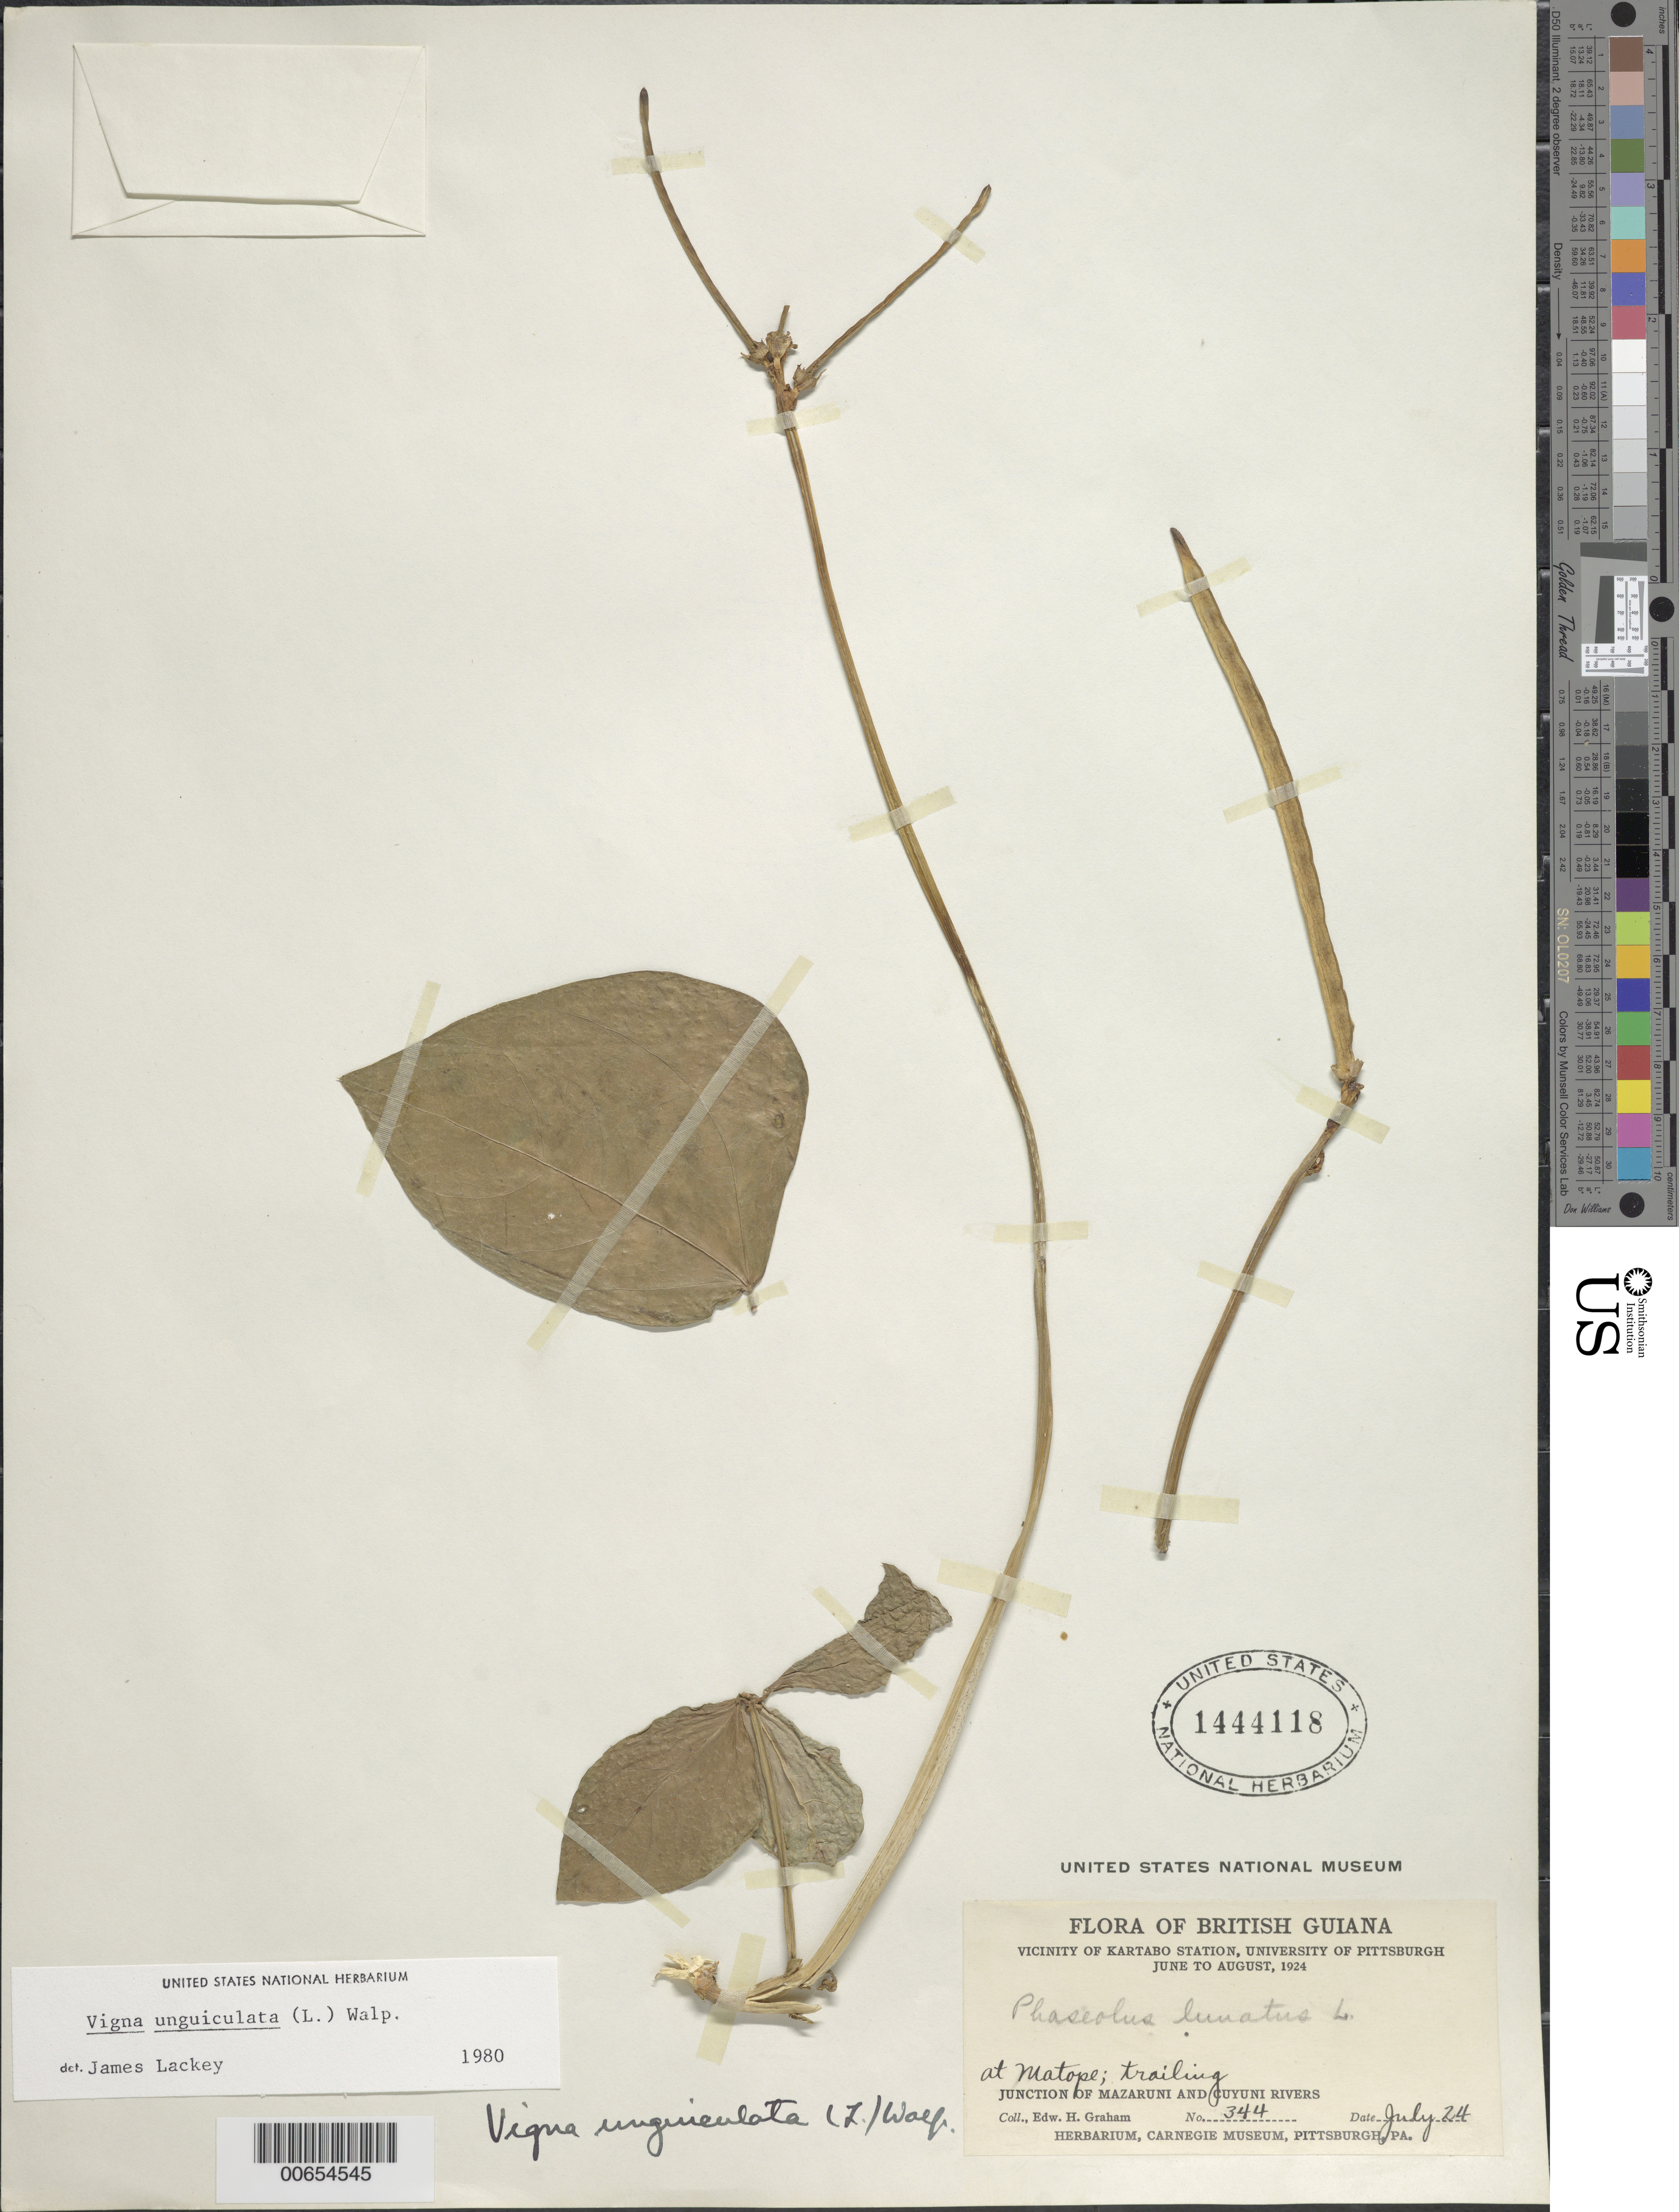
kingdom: Plantae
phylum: Tracheophyta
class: Magnoliopsida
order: Fabales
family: Fabaceae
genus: Vigna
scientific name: Vigna unguiculata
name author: (L.) Walp.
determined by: Lackey, J.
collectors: E. H. Graham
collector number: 344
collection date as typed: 24-Jul-24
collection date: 1924-07-24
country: Guyana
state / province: Cuyuni-Mazaruni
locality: Matope, junction of Mazaruni & Cuyuni Rivers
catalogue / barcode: US 1444118